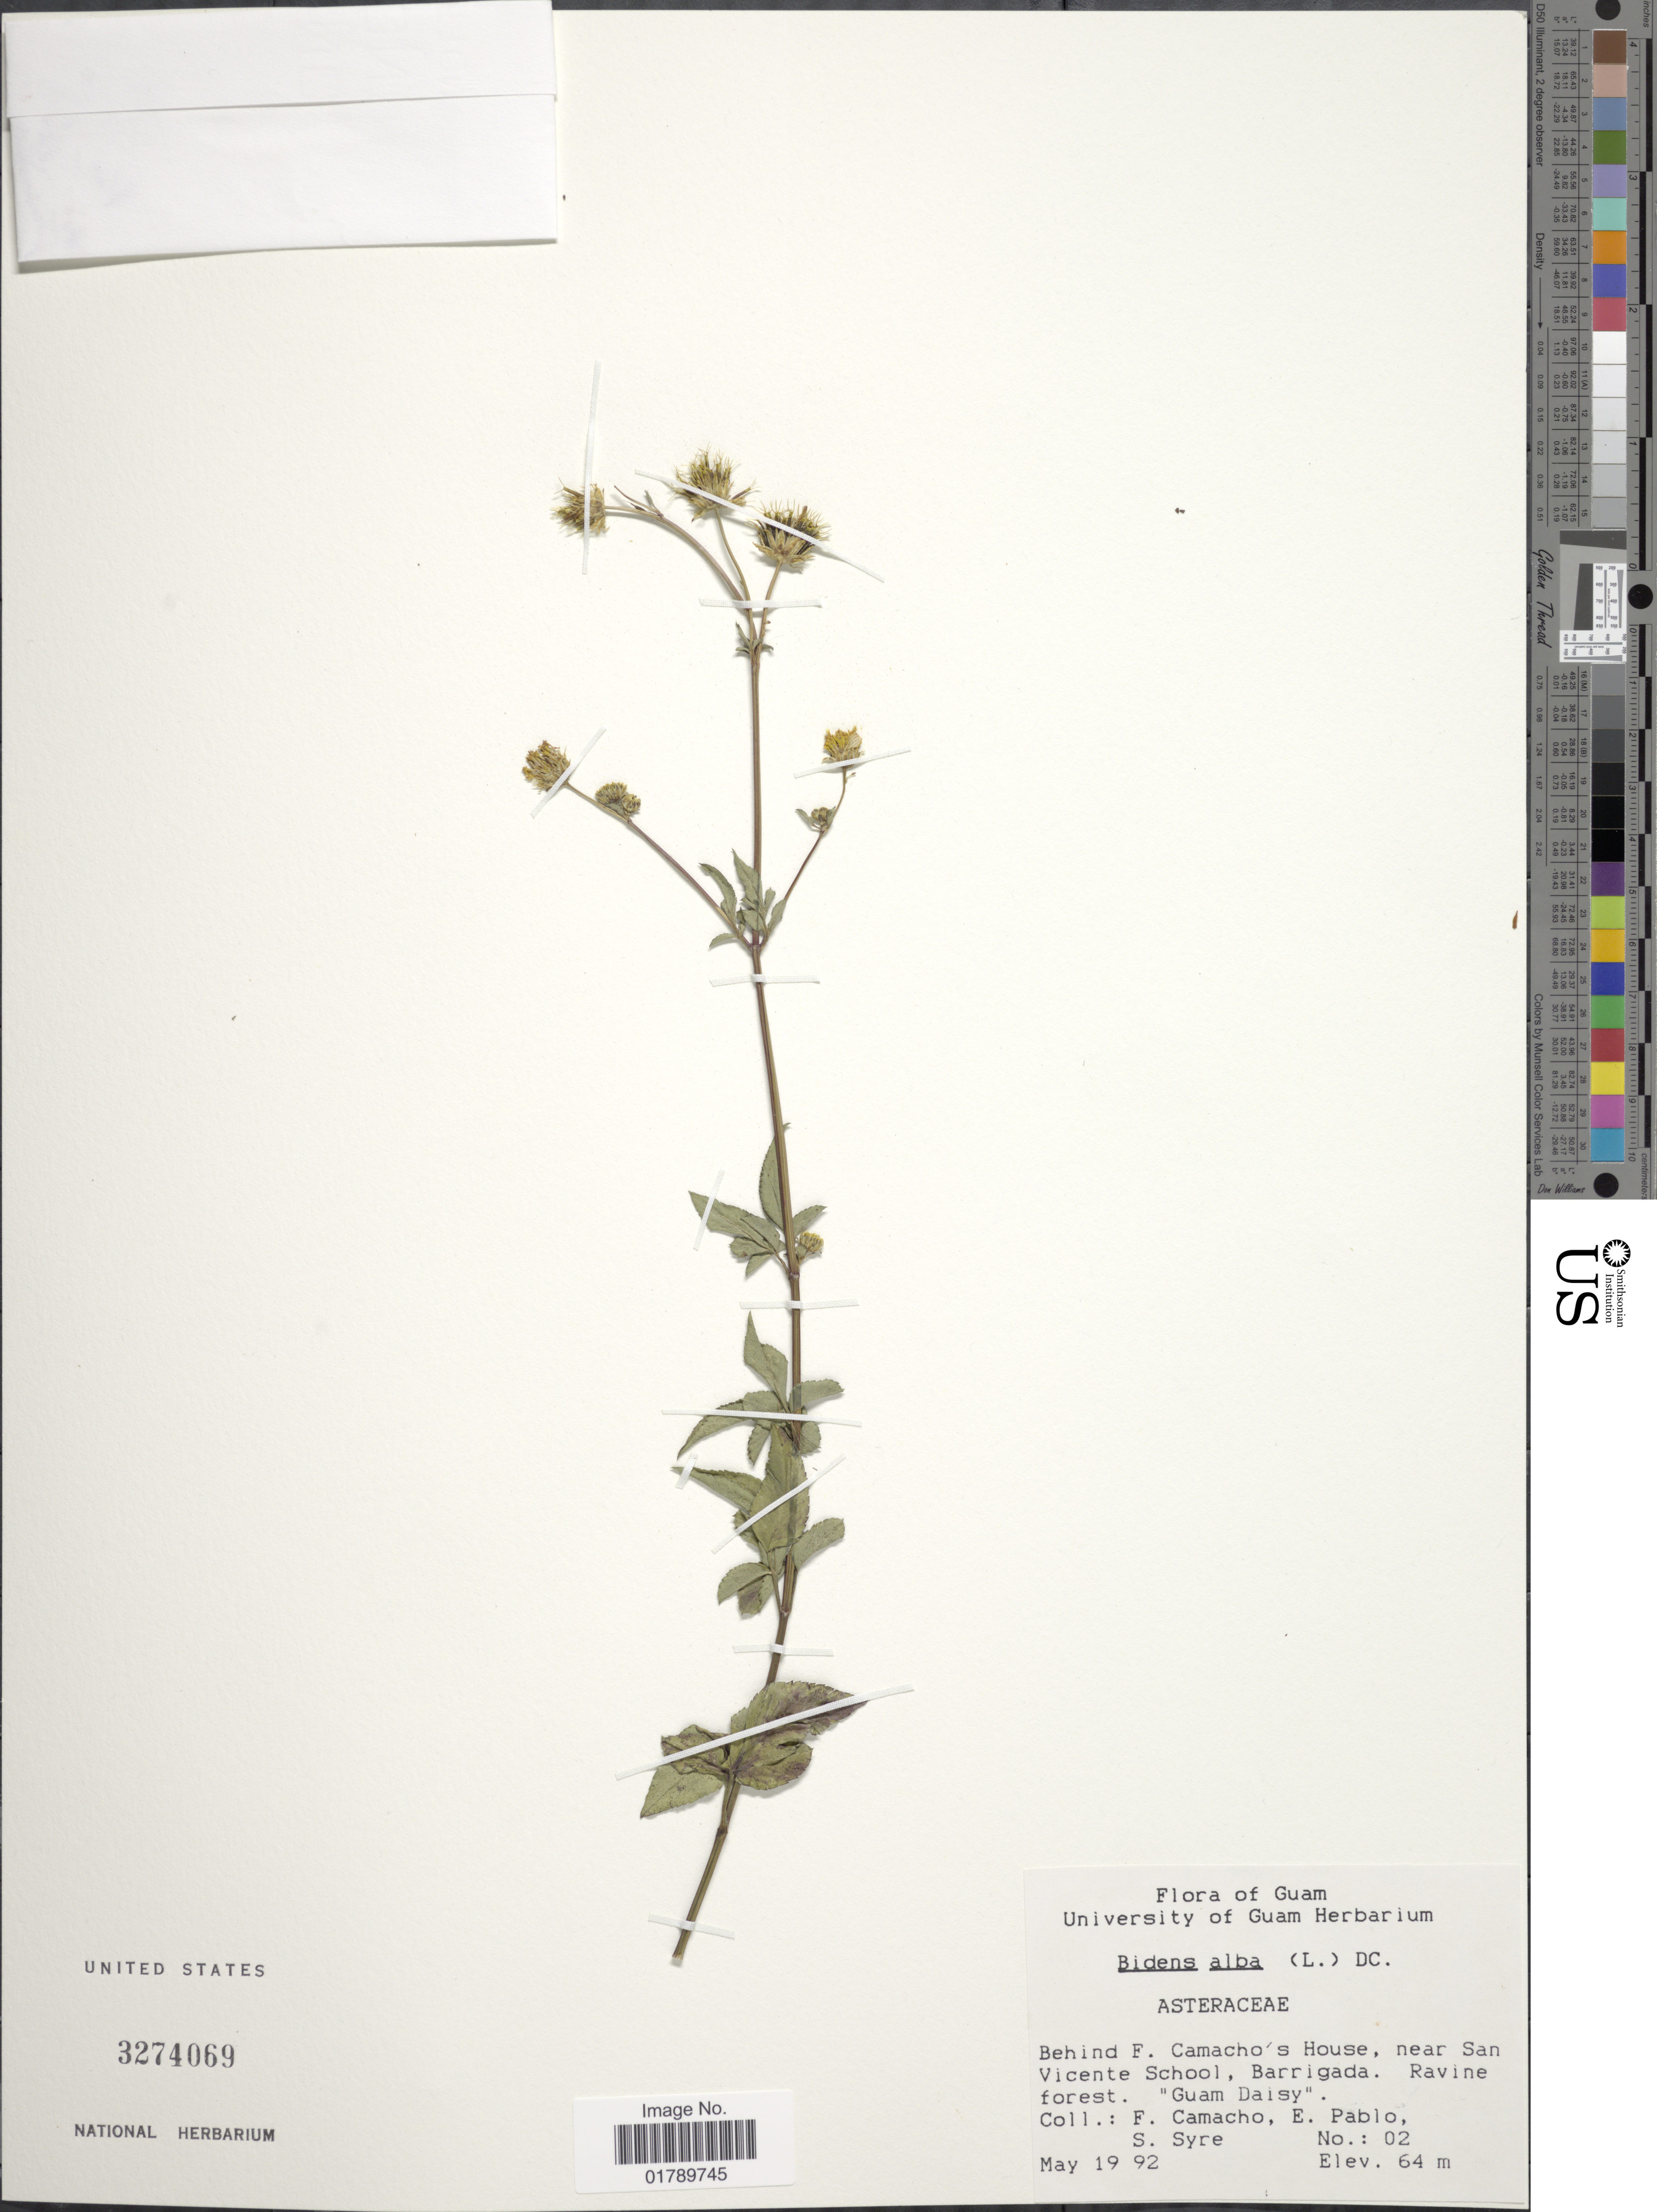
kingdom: Plantae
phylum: Tracheophyta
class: Magnoliopsida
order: Asterales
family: Asteraceae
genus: Bidens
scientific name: Bidens alba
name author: (L.) DC.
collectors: F. Camacho, E. Pablo & S. Syre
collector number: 02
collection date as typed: Transcribed d/m/y: 19/5/92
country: Guam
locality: Guam. Behind F. Camacho's House, near San Vicente School, Barrigada. Ravine forest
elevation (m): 64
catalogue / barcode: US 3274069